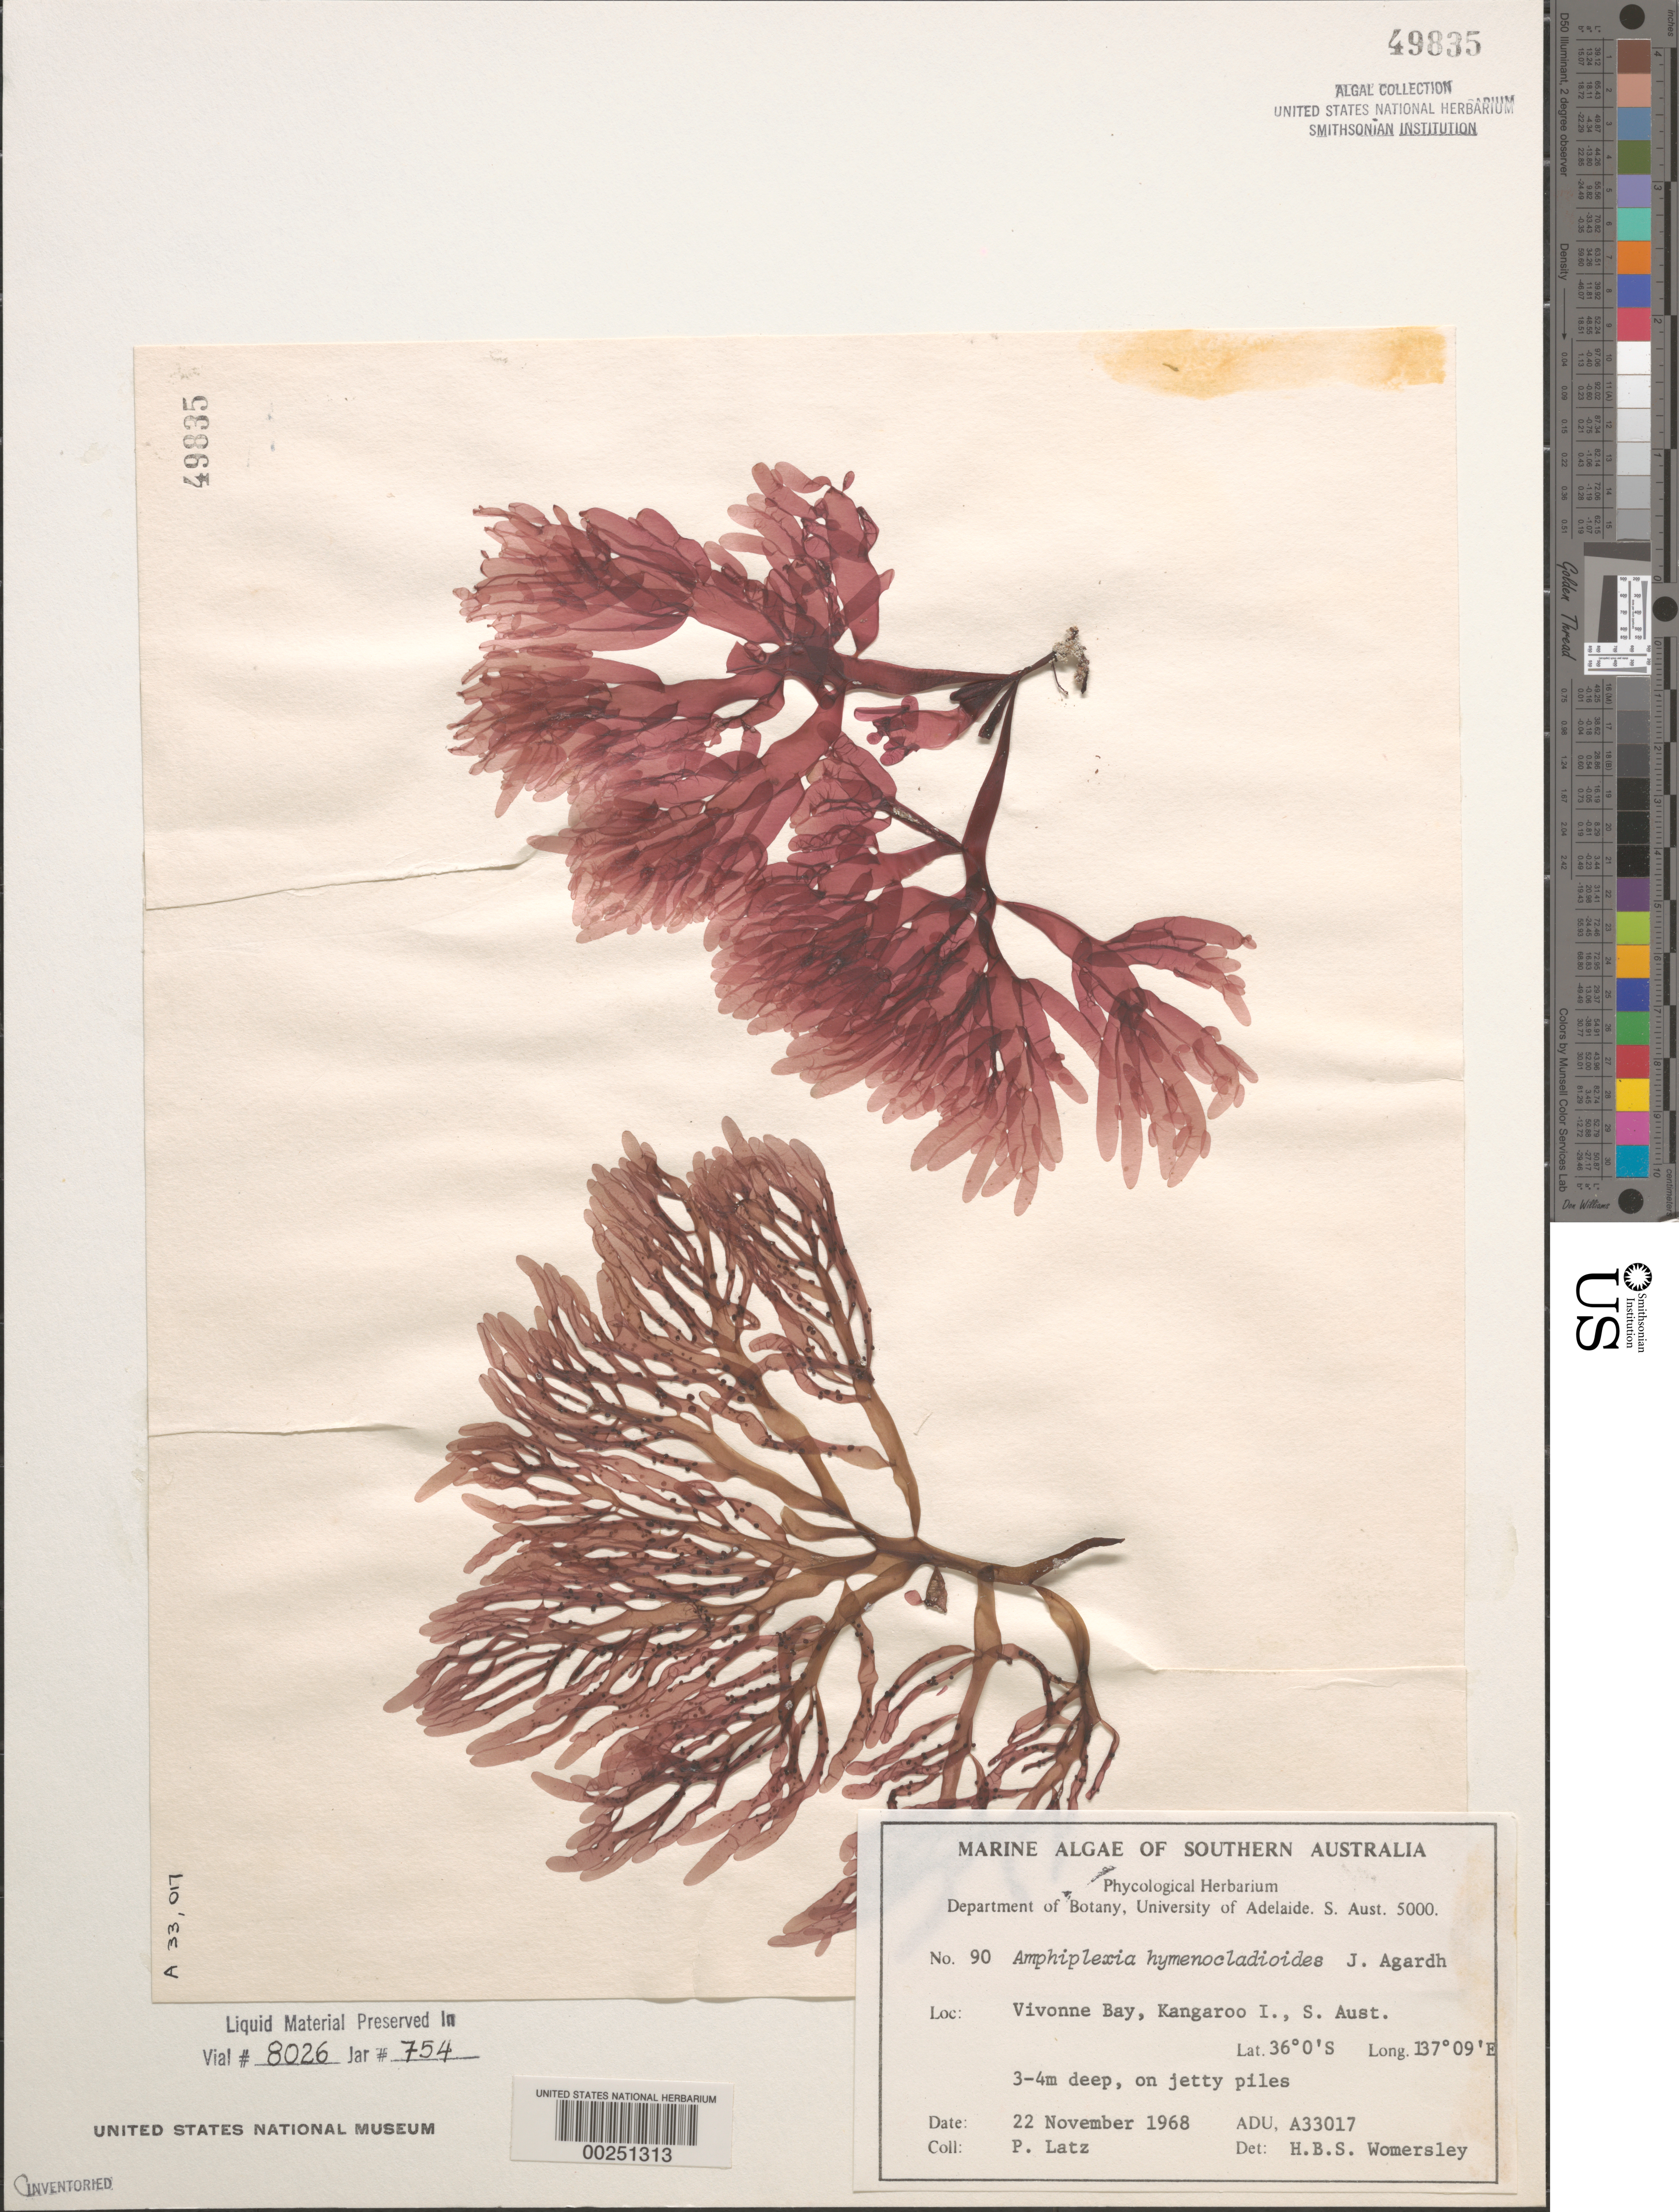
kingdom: Plantae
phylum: Rhodophyta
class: Florideophyceae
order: Gigartinales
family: Acrotylaceae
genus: Amphiplexia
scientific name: Amphiplexia hymenocladioides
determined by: Womersley, H. B. S.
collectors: P. Latz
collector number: ADU A33017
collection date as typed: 22 Nov 1968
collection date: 1968-11-22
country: Australia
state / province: South Australia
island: Kangaroo Island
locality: Vivonne Bay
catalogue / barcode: US 49835